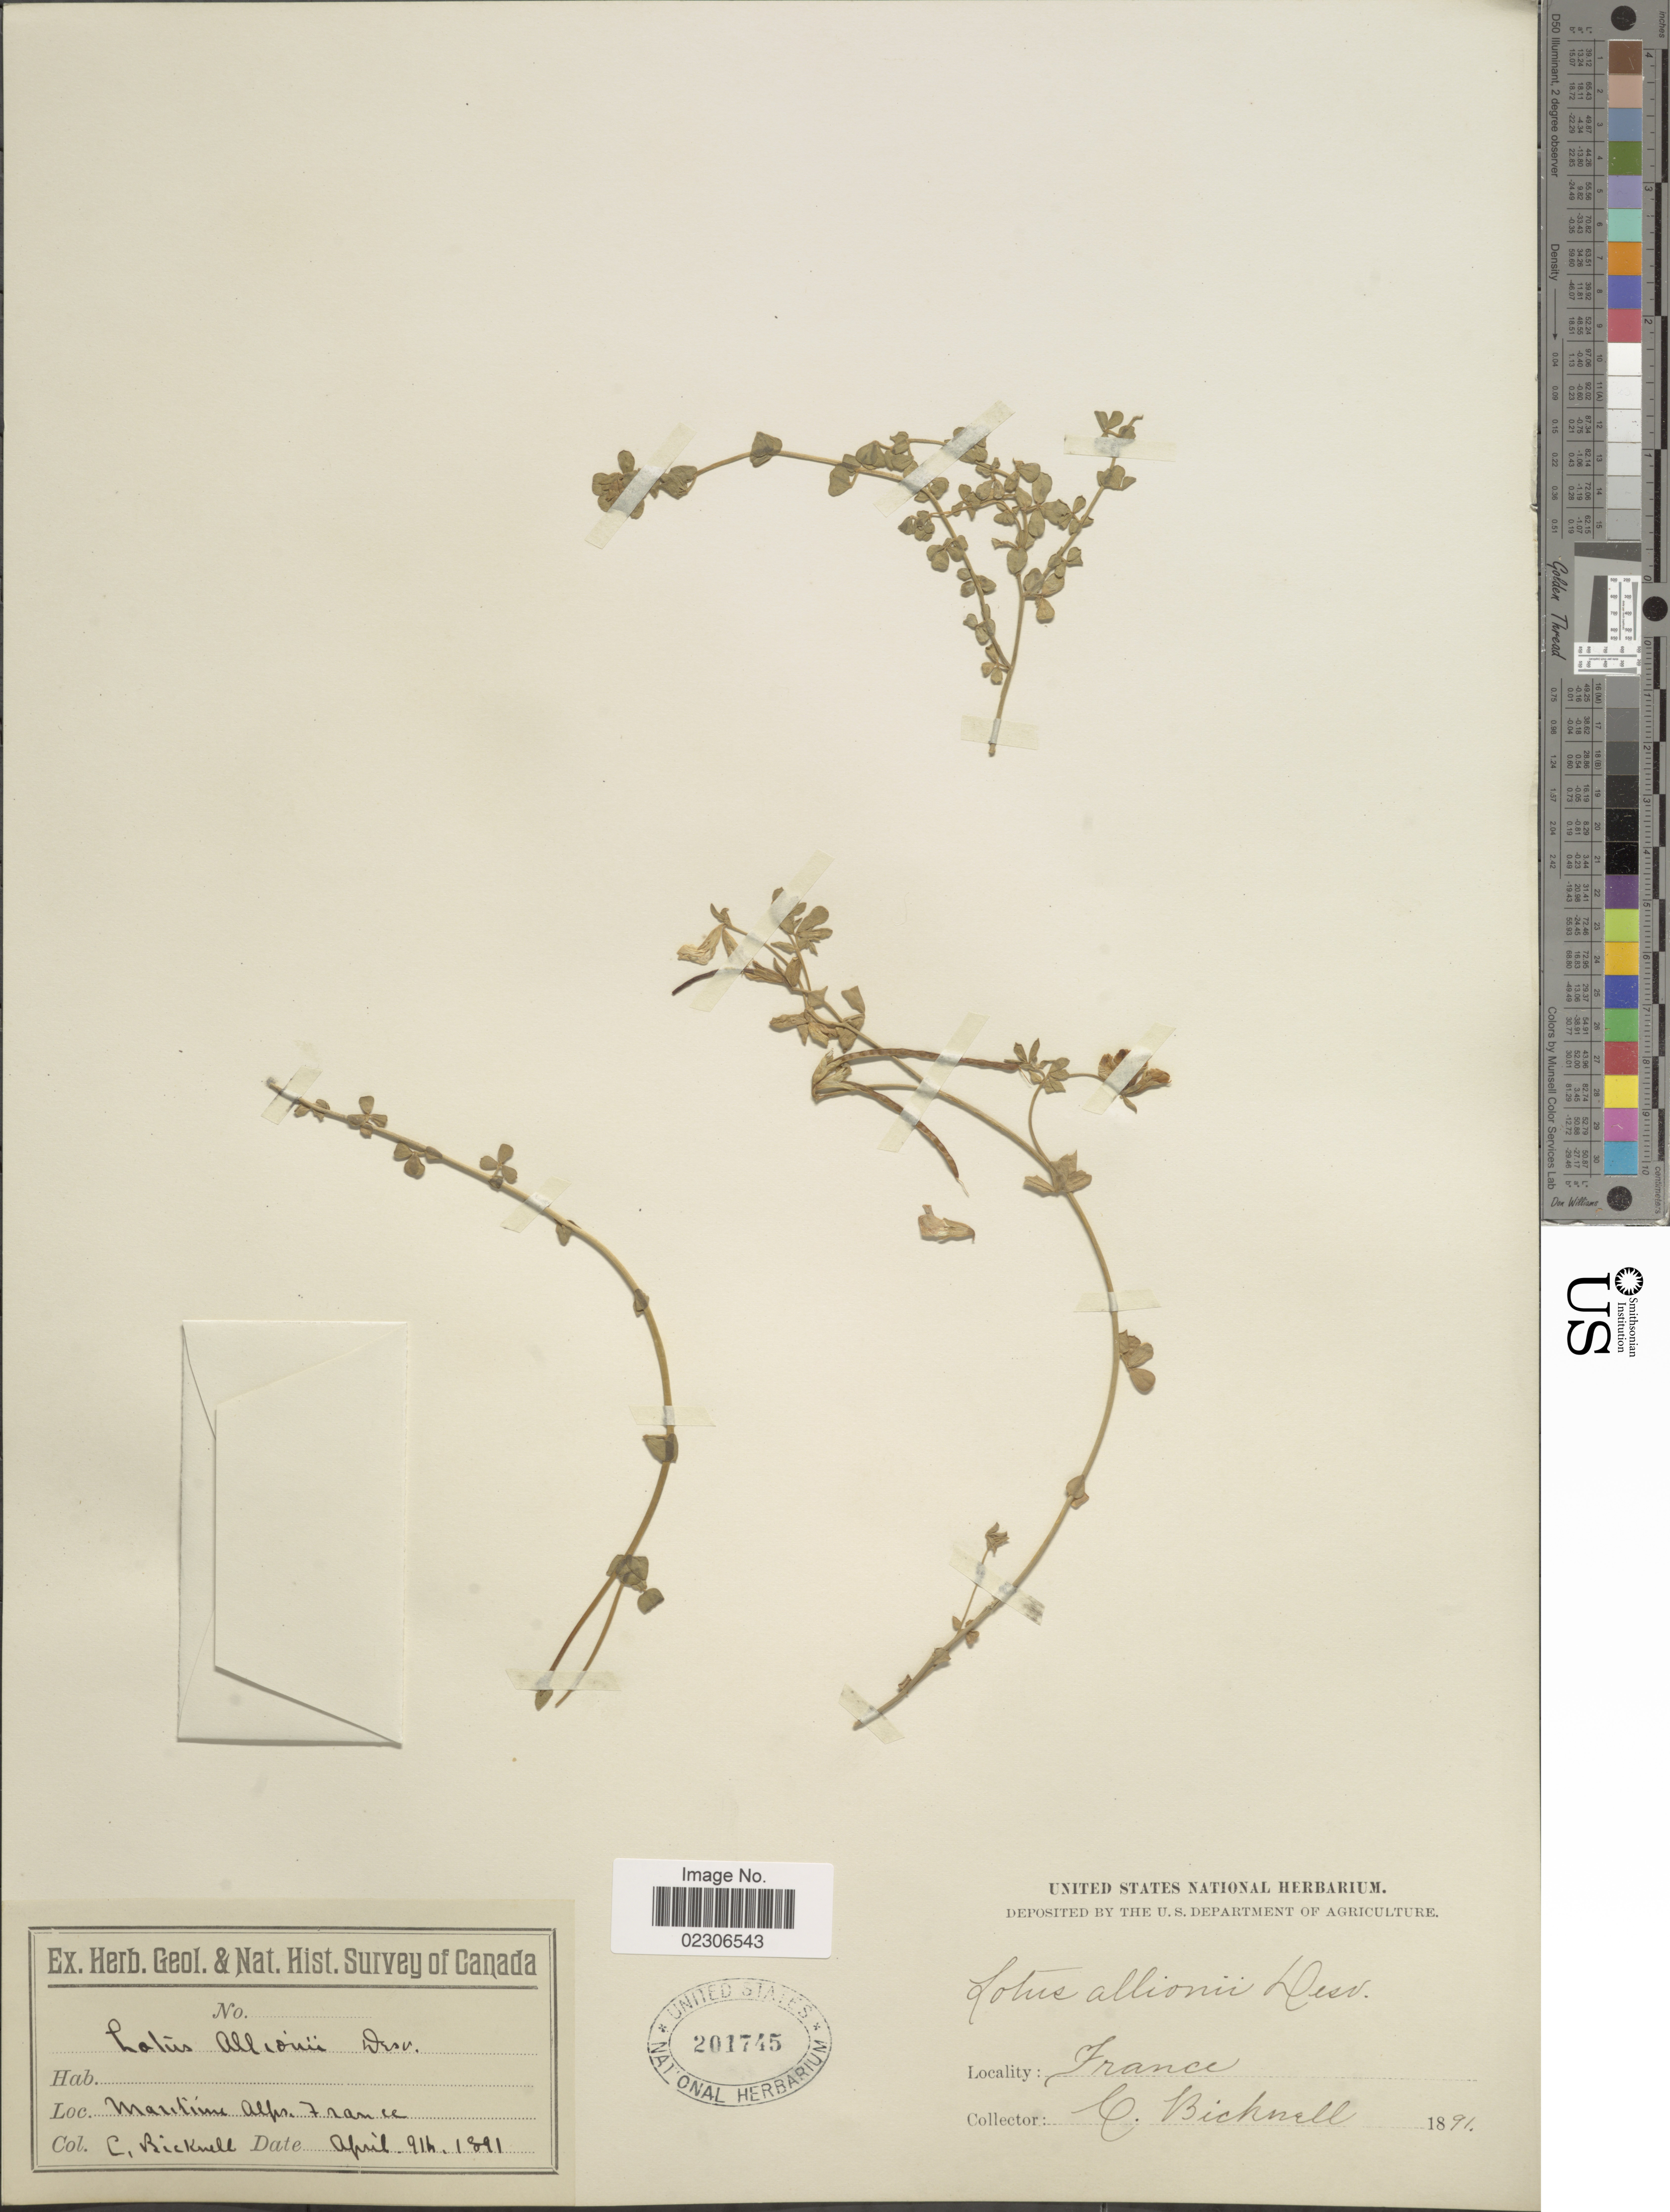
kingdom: Plantae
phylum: Tracheophyta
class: Magnoliopsida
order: Fabales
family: Fabaceae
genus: Lotus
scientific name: Lotus allionii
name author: Desv.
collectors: C. Bicknell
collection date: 1891-04-09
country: France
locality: Maritime Alps.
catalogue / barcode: US 201745